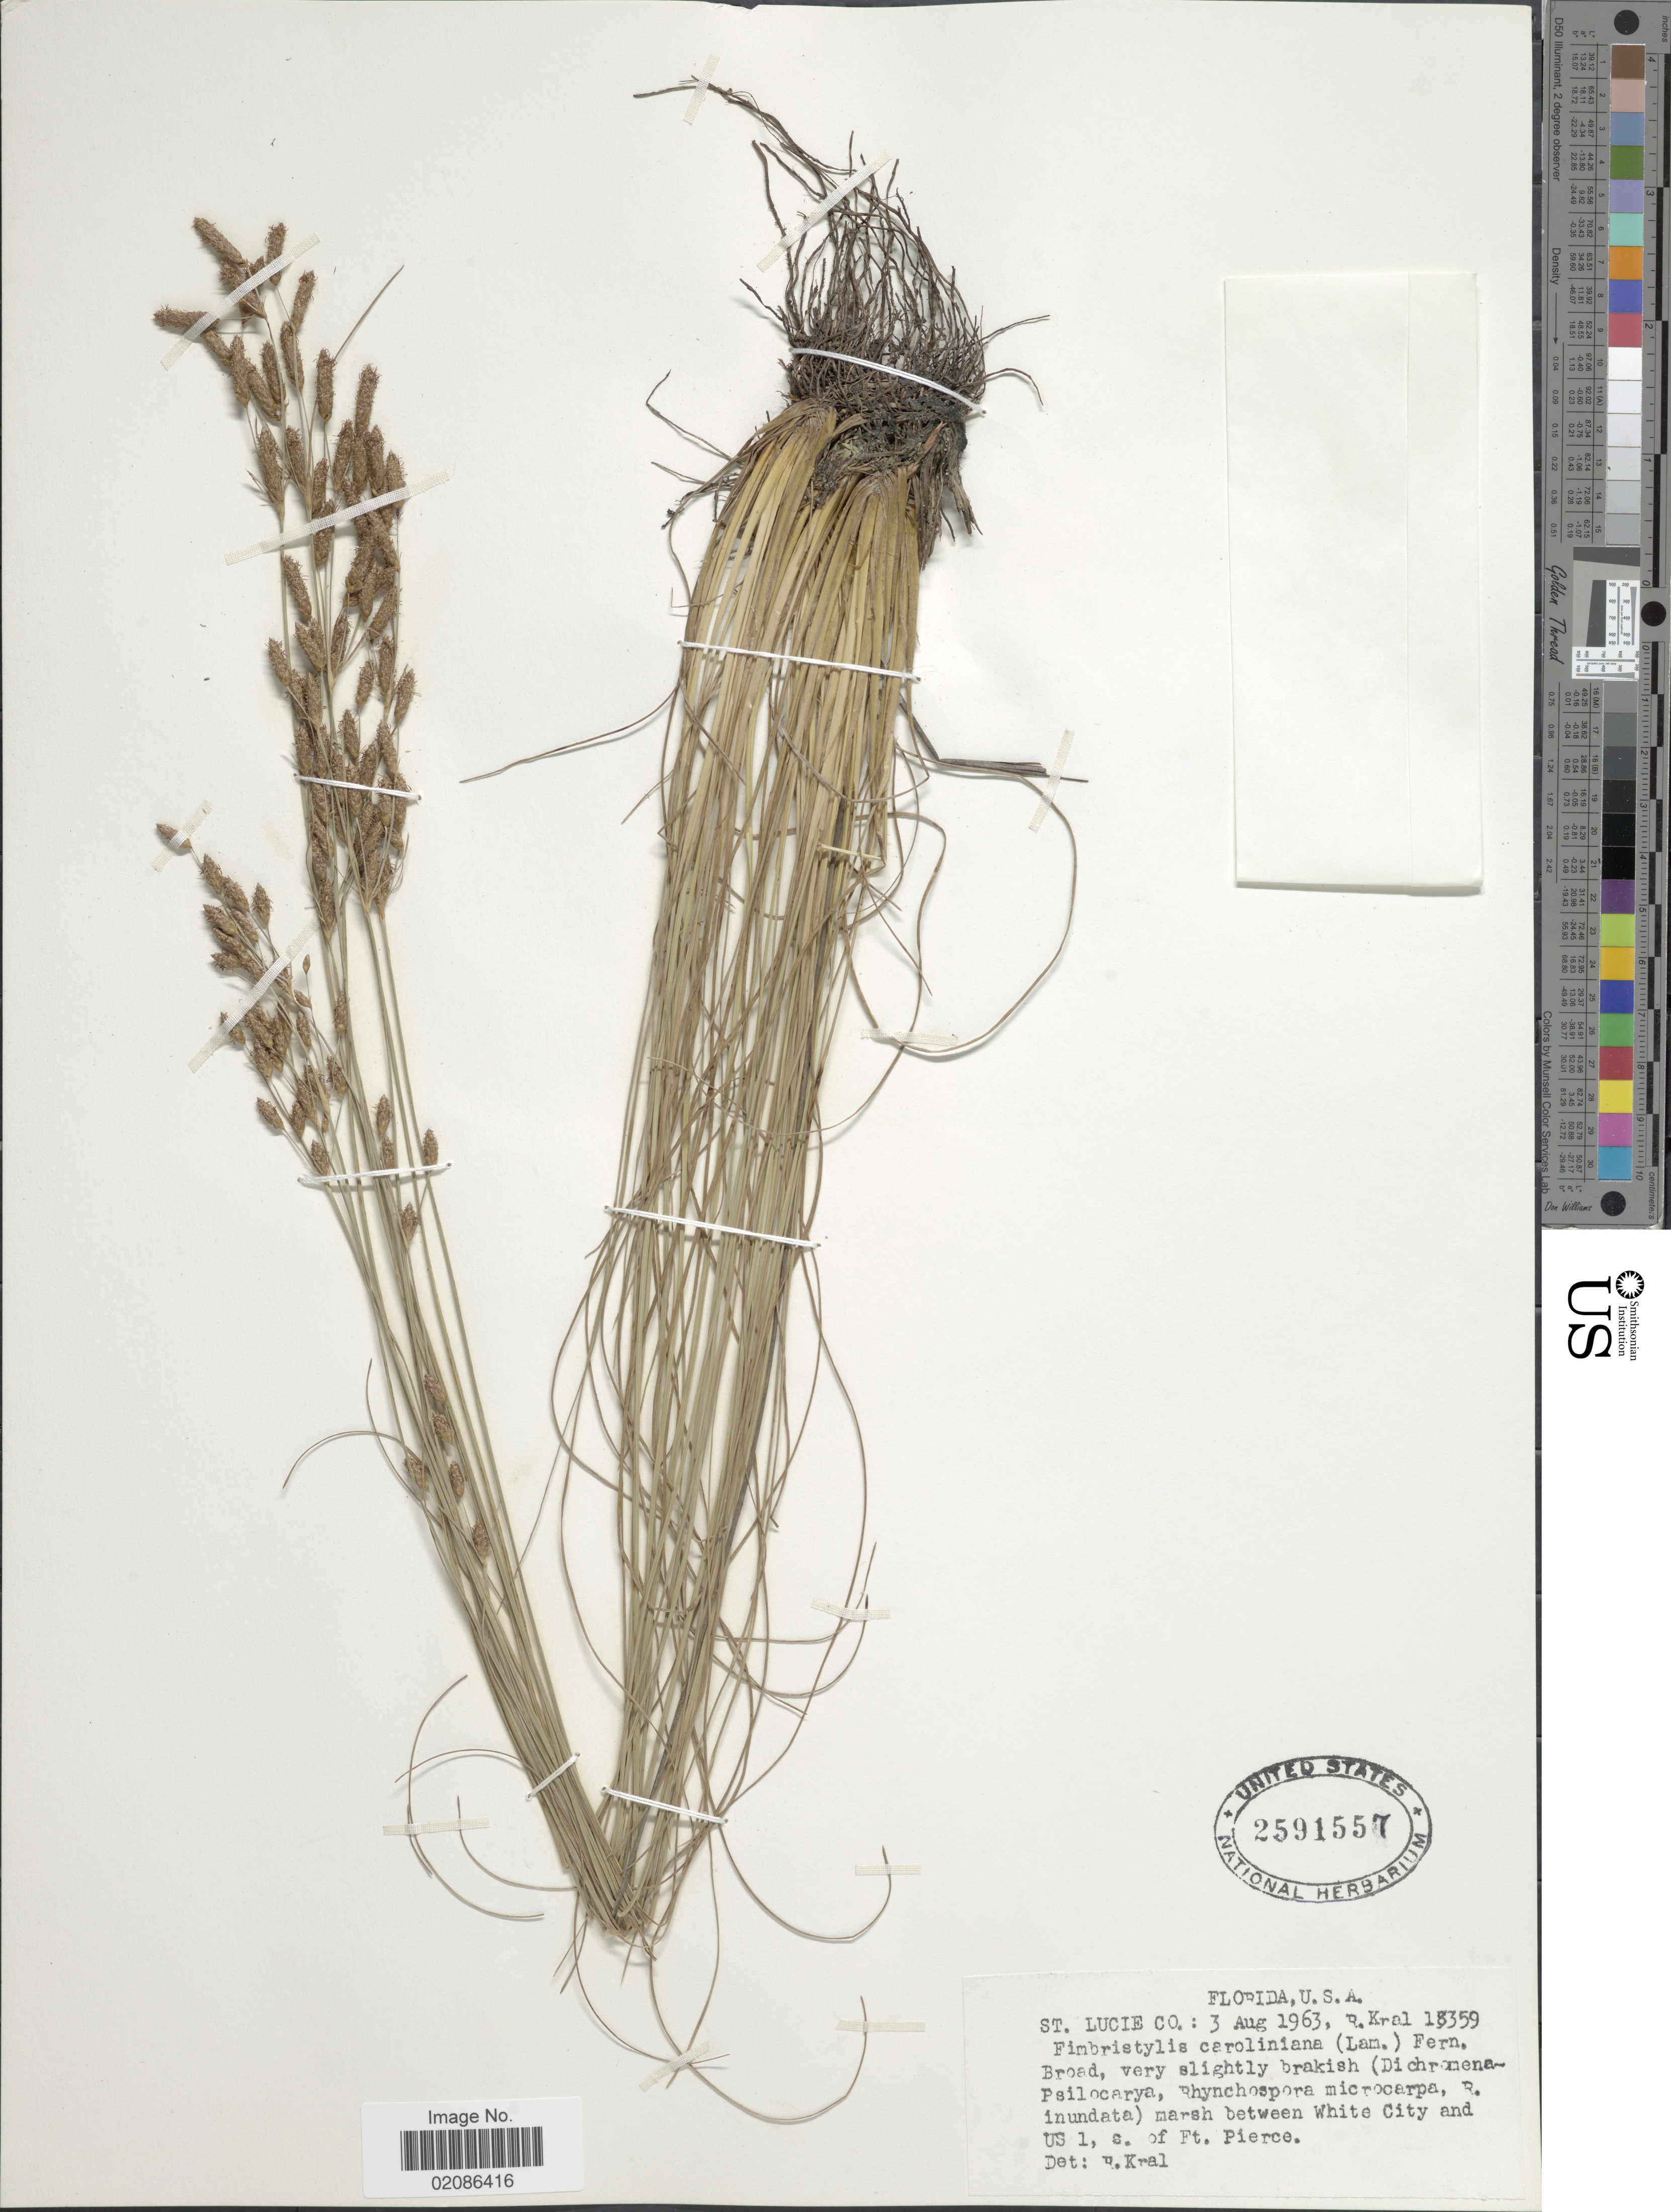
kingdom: Plantae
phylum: Tracheophyta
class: Liliopsida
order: Poales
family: Cyperaceae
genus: Fimbristylis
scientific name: Fimbristylis caroliniana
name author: (Lam.) Fernald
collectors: R. Kral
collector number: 18359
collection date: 1963-08-03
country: United States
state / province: Florida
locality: St Lucie Co; marsh between White City and US 1, s of Ft Pierce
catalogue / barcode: US 2591557